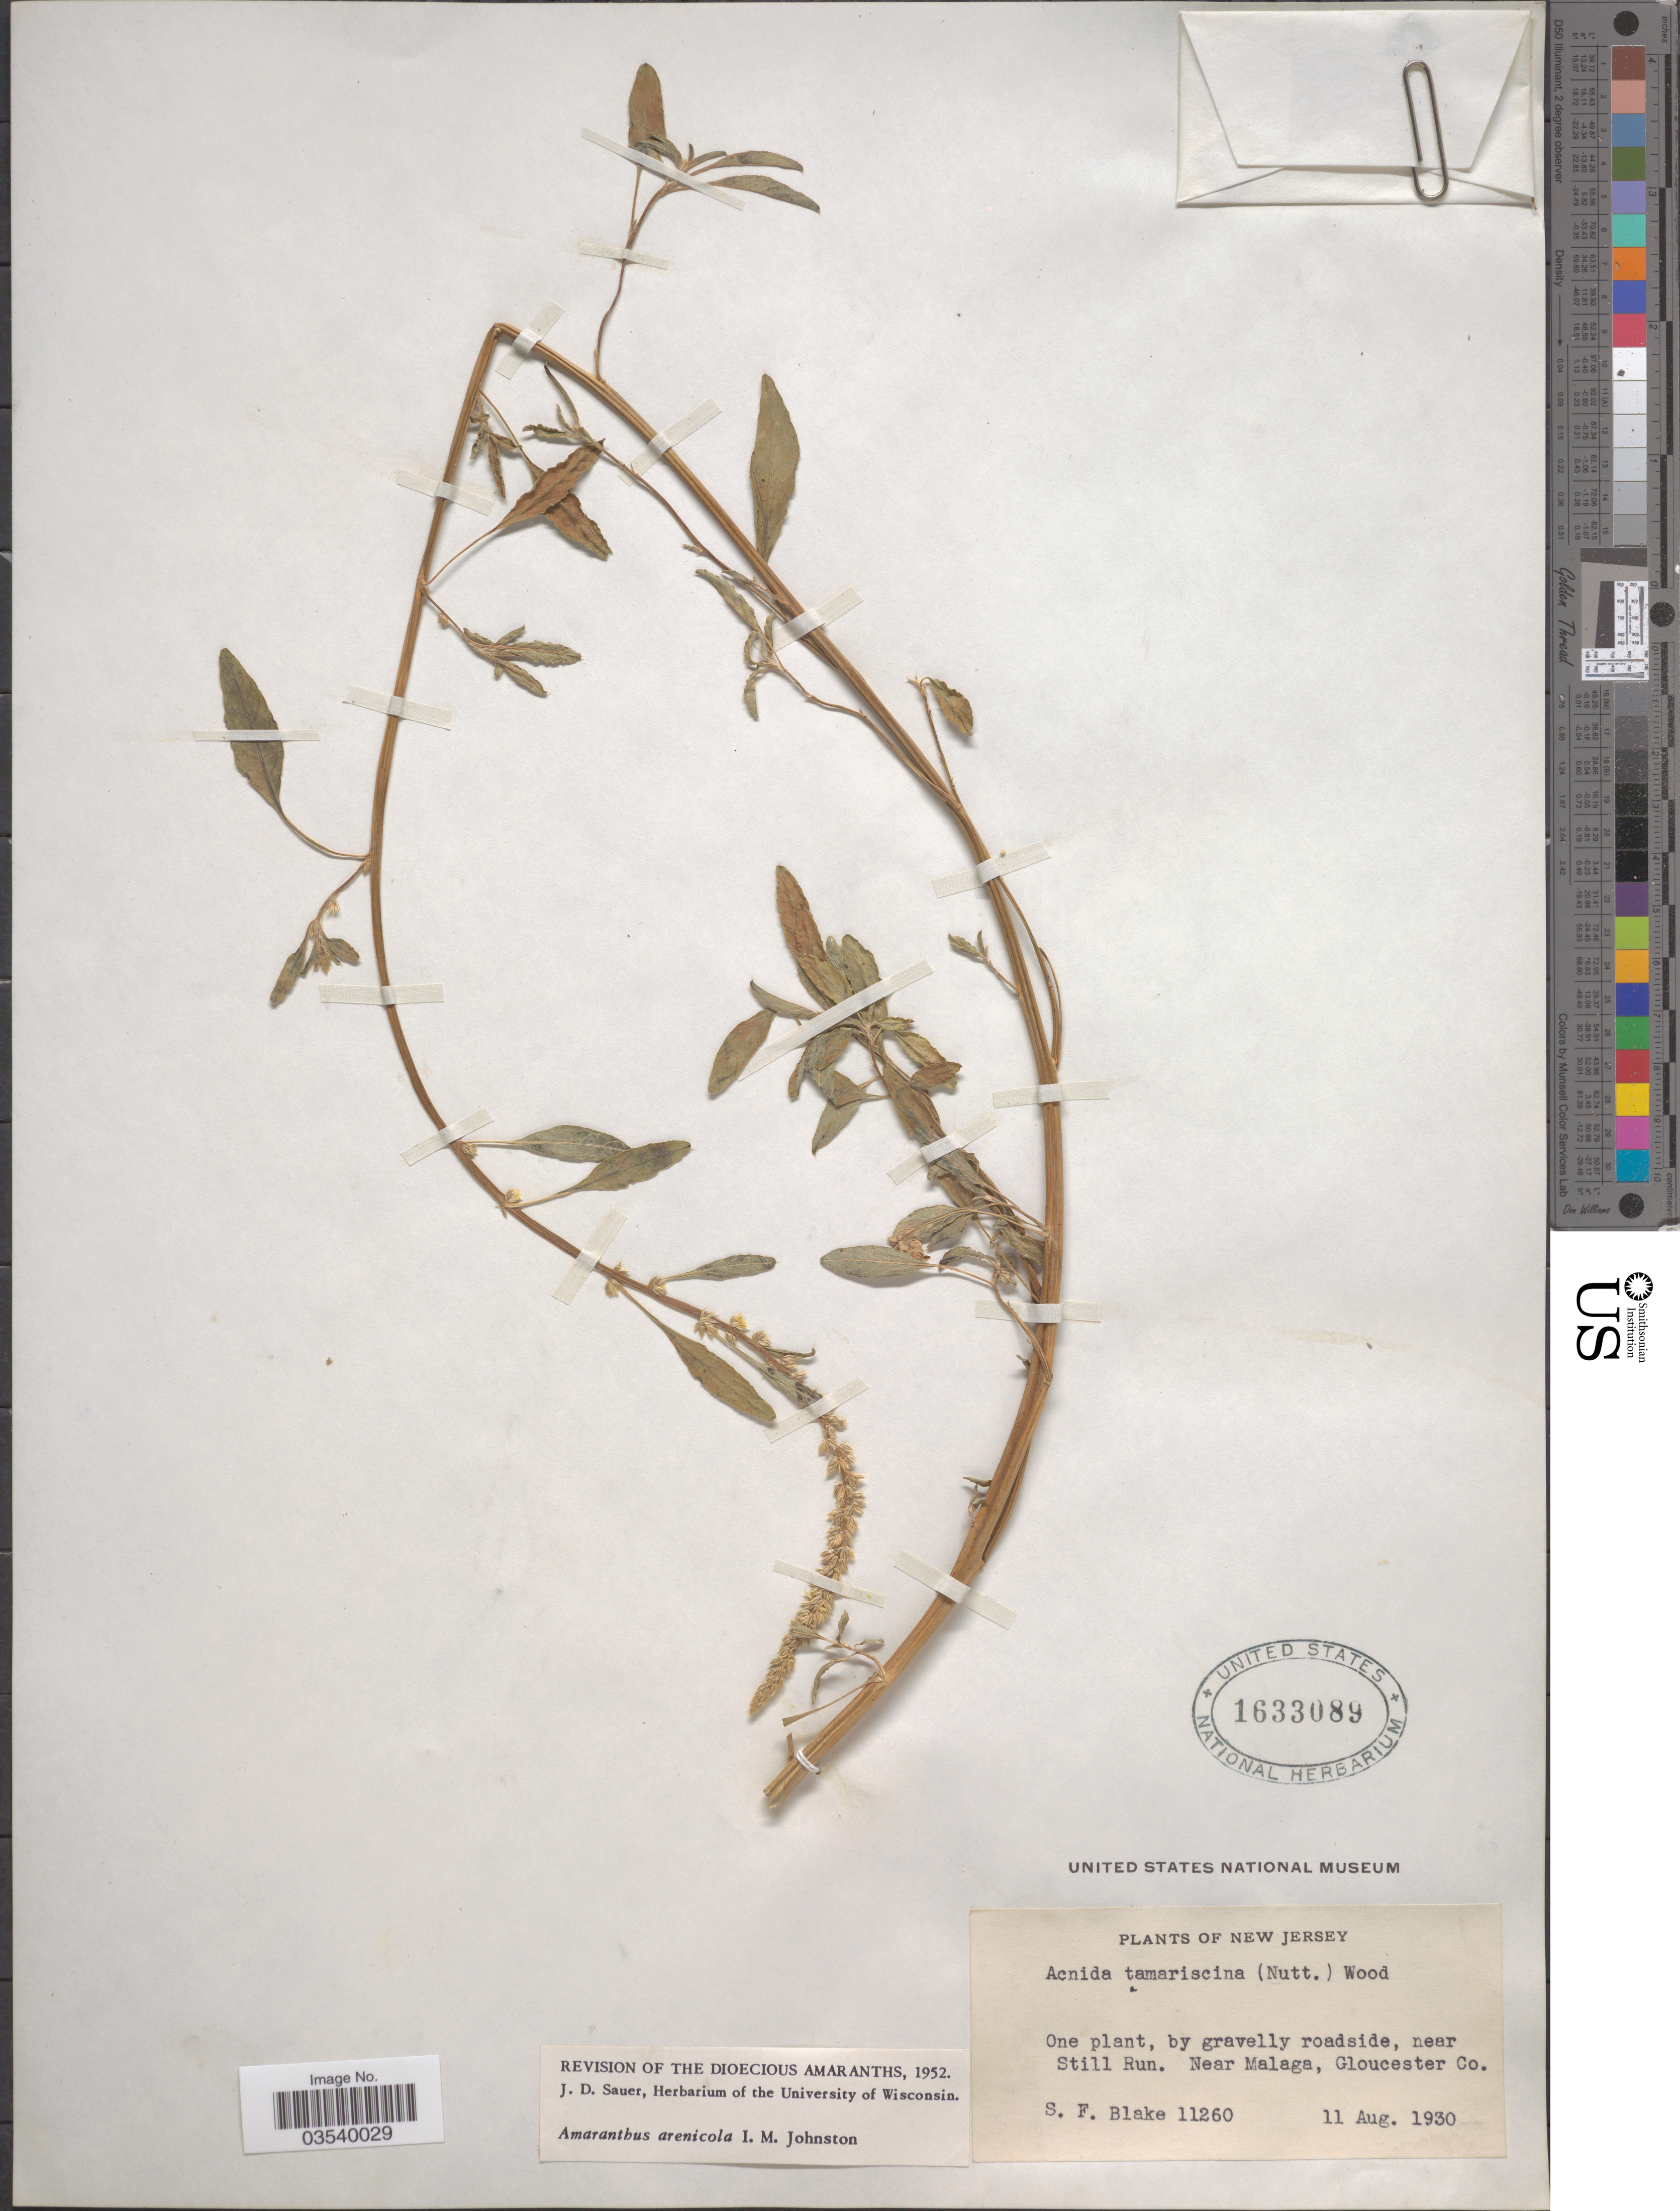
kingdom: Plantae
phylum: Tracheophyta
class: Magnoliopsida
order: Caryophyllales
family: Amaranthaceae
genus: Amaranthus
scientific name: Amaranthus arenicola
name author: I.M. Johnst.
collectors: S. Blake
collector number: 11260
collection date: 1930-08-11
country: United States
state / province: New Jersey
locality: Near Still Run. Near Malaga, Gloucester Co.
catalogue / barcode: US 1633089